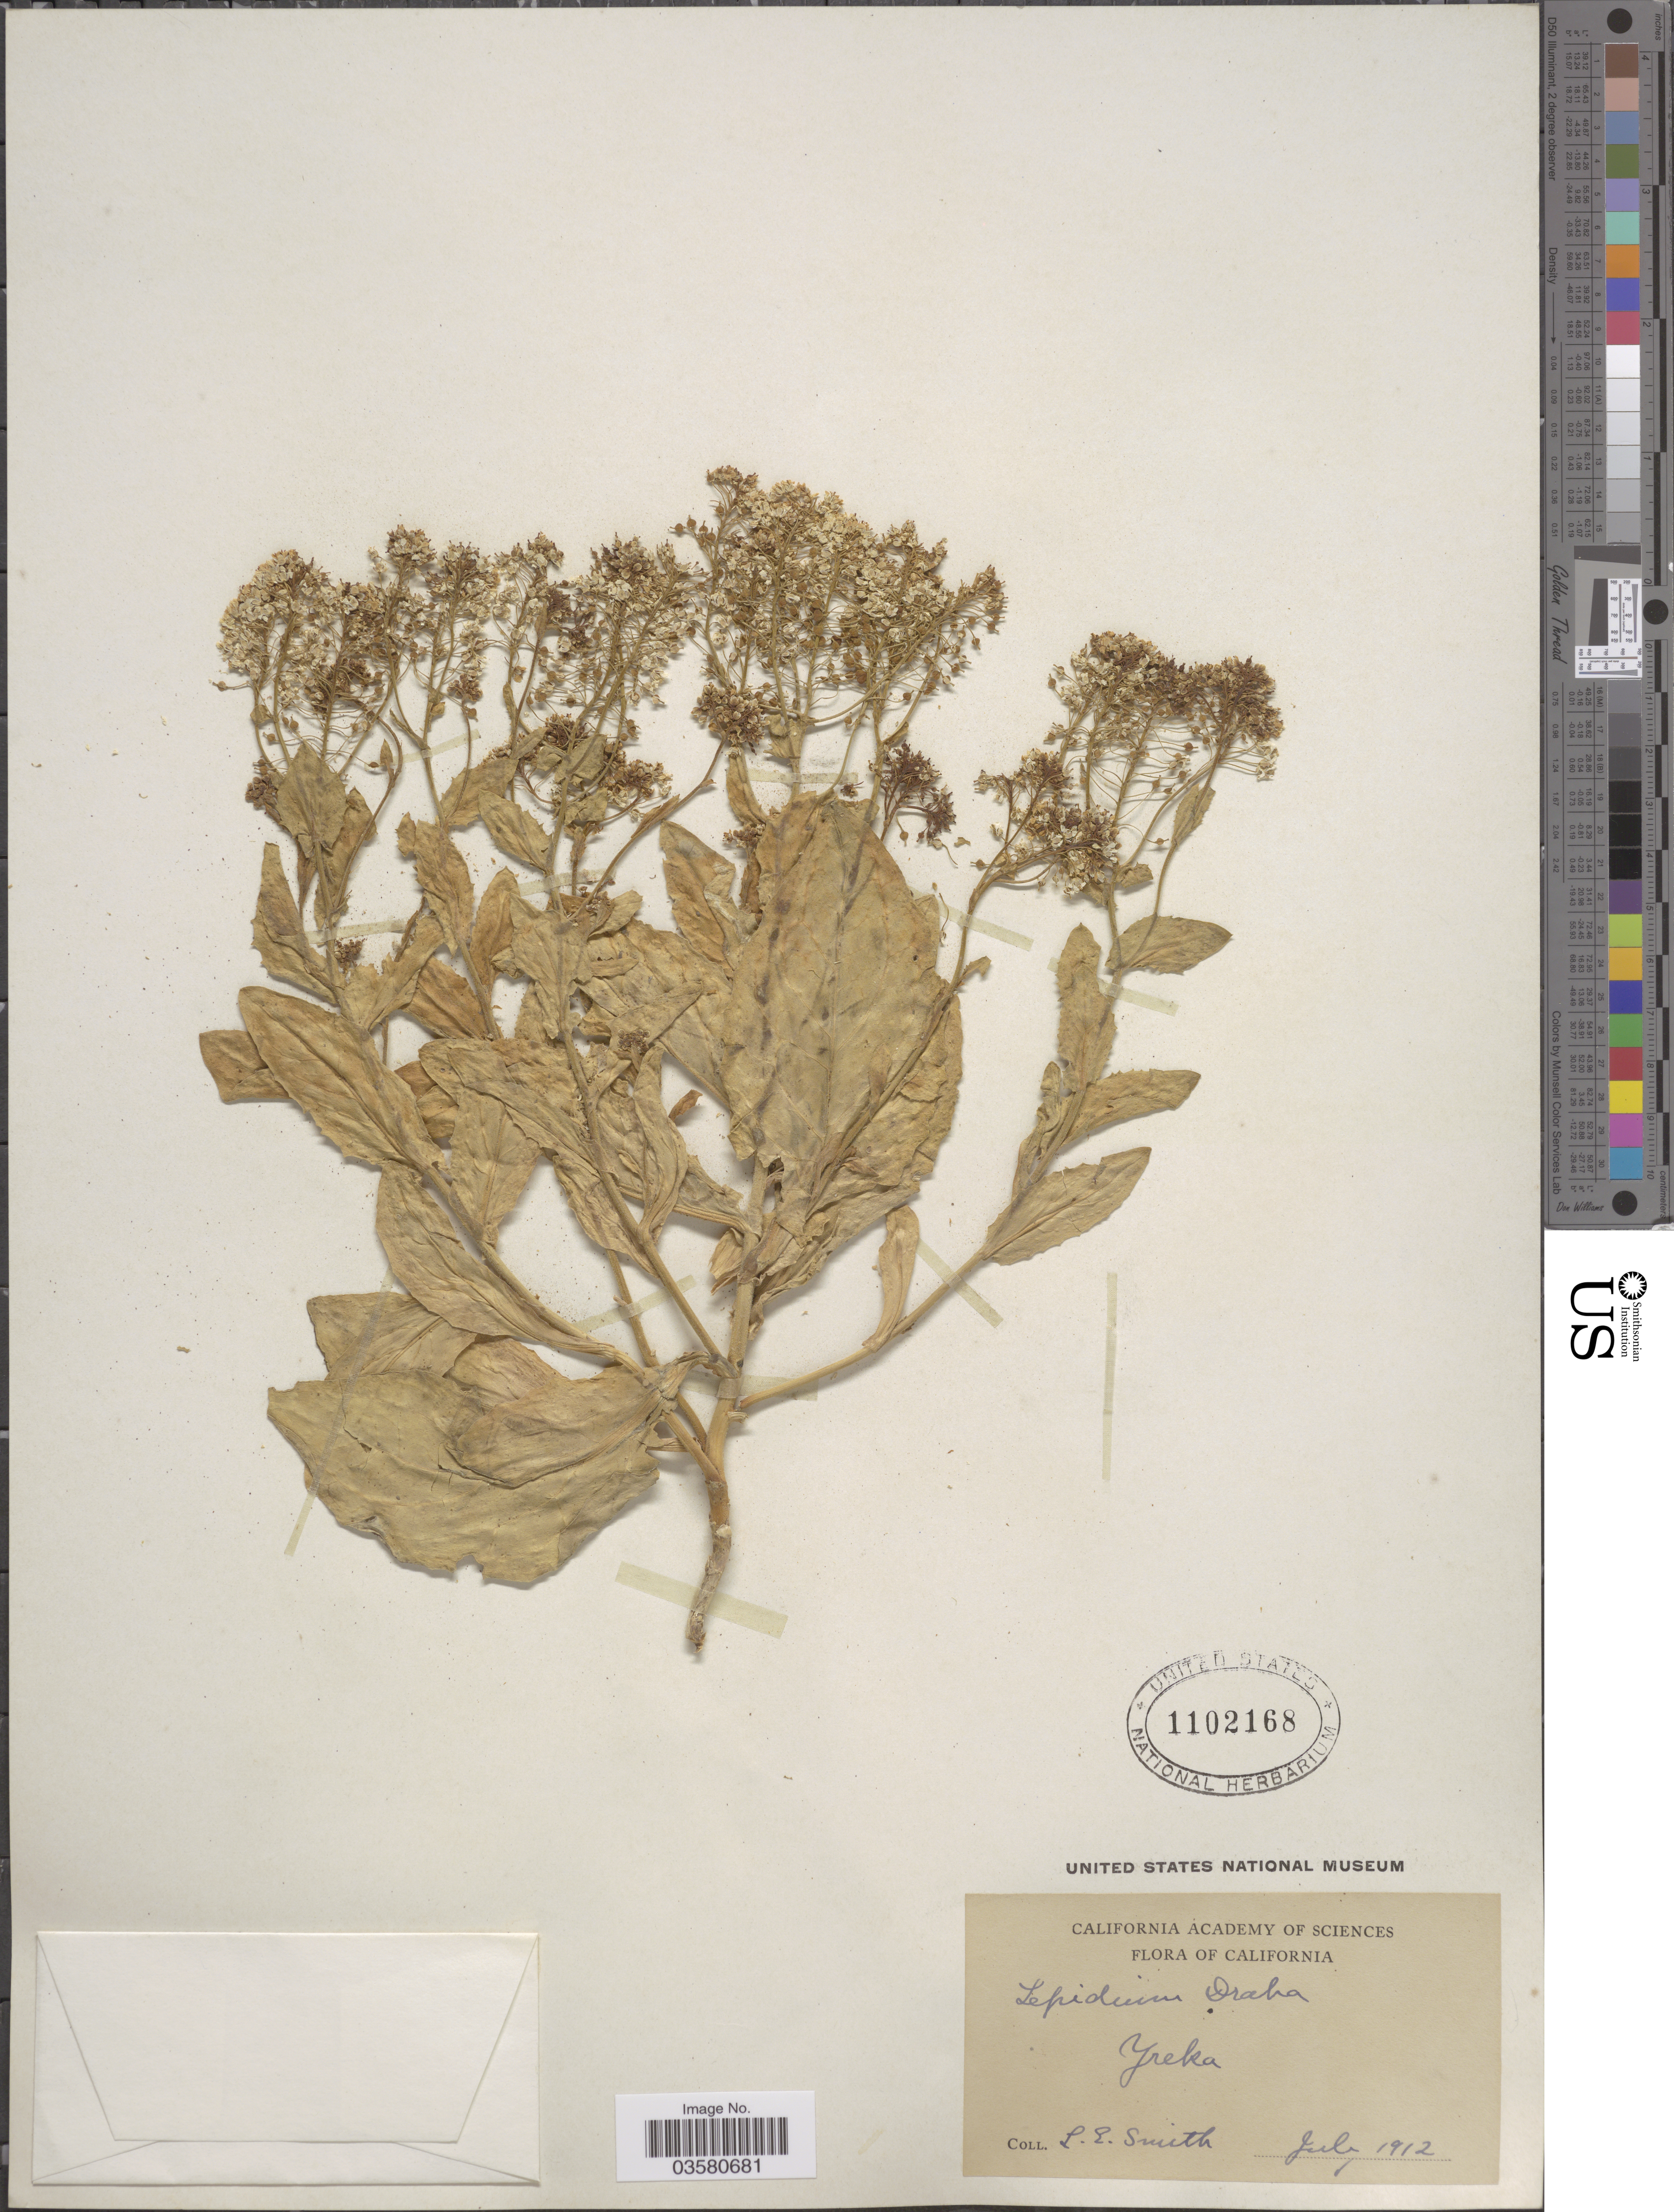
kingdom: Plantae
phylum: Tracheophyta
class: Magnoliopsida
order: Brassicales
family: Brassicaceae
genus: Lepidium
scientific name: Lepidium draba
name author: L.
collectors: L. E. Smith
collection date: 1912-07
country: United States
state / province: California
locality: Yreka.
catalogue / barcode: US 1102168